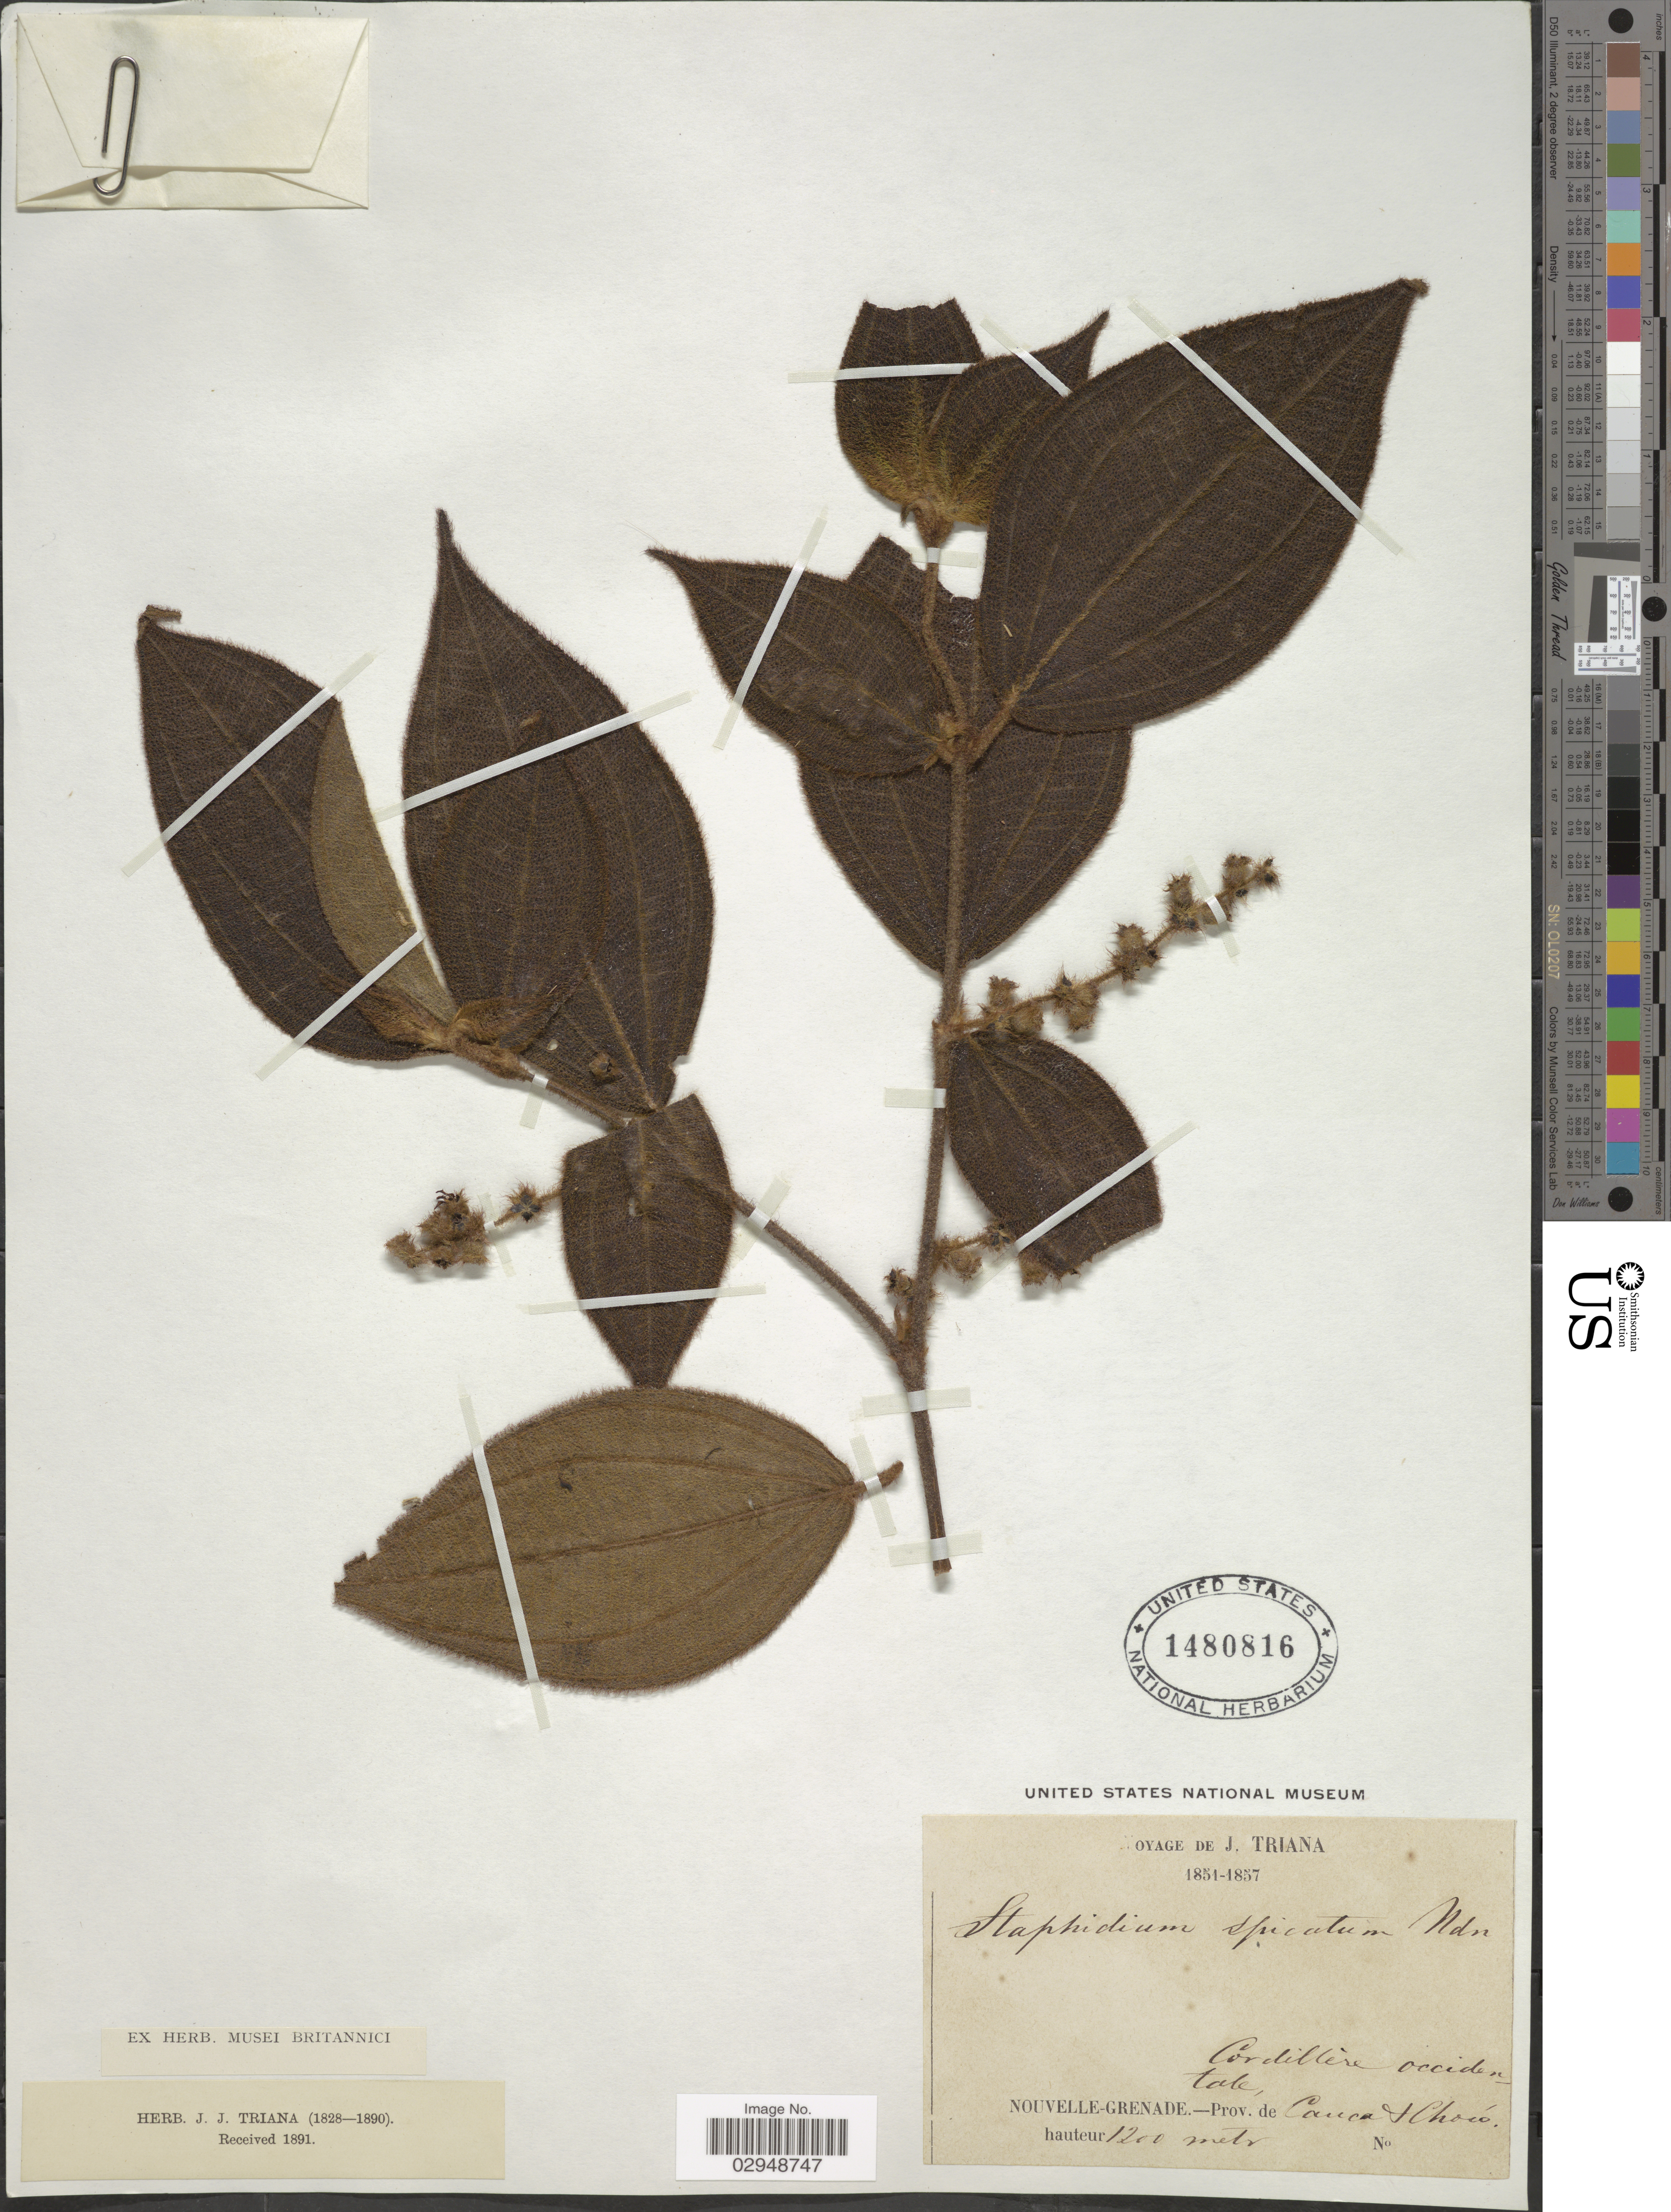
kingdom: Plantae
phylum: Tracheophyta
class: Magnoliopsida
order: Myrtales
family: Melastomataceae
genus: Clidemia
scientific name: Clidemia capitellata var. dependens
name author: (Pav. & D. Don) J.F. Macbr.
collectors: J. Triana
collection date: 1851/1857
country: Colombia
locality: Cordillera occidentale. Nouvelle-Grenade.- Prov. de Cauca & Chocó.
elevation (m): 1200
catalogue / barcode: US 1480816